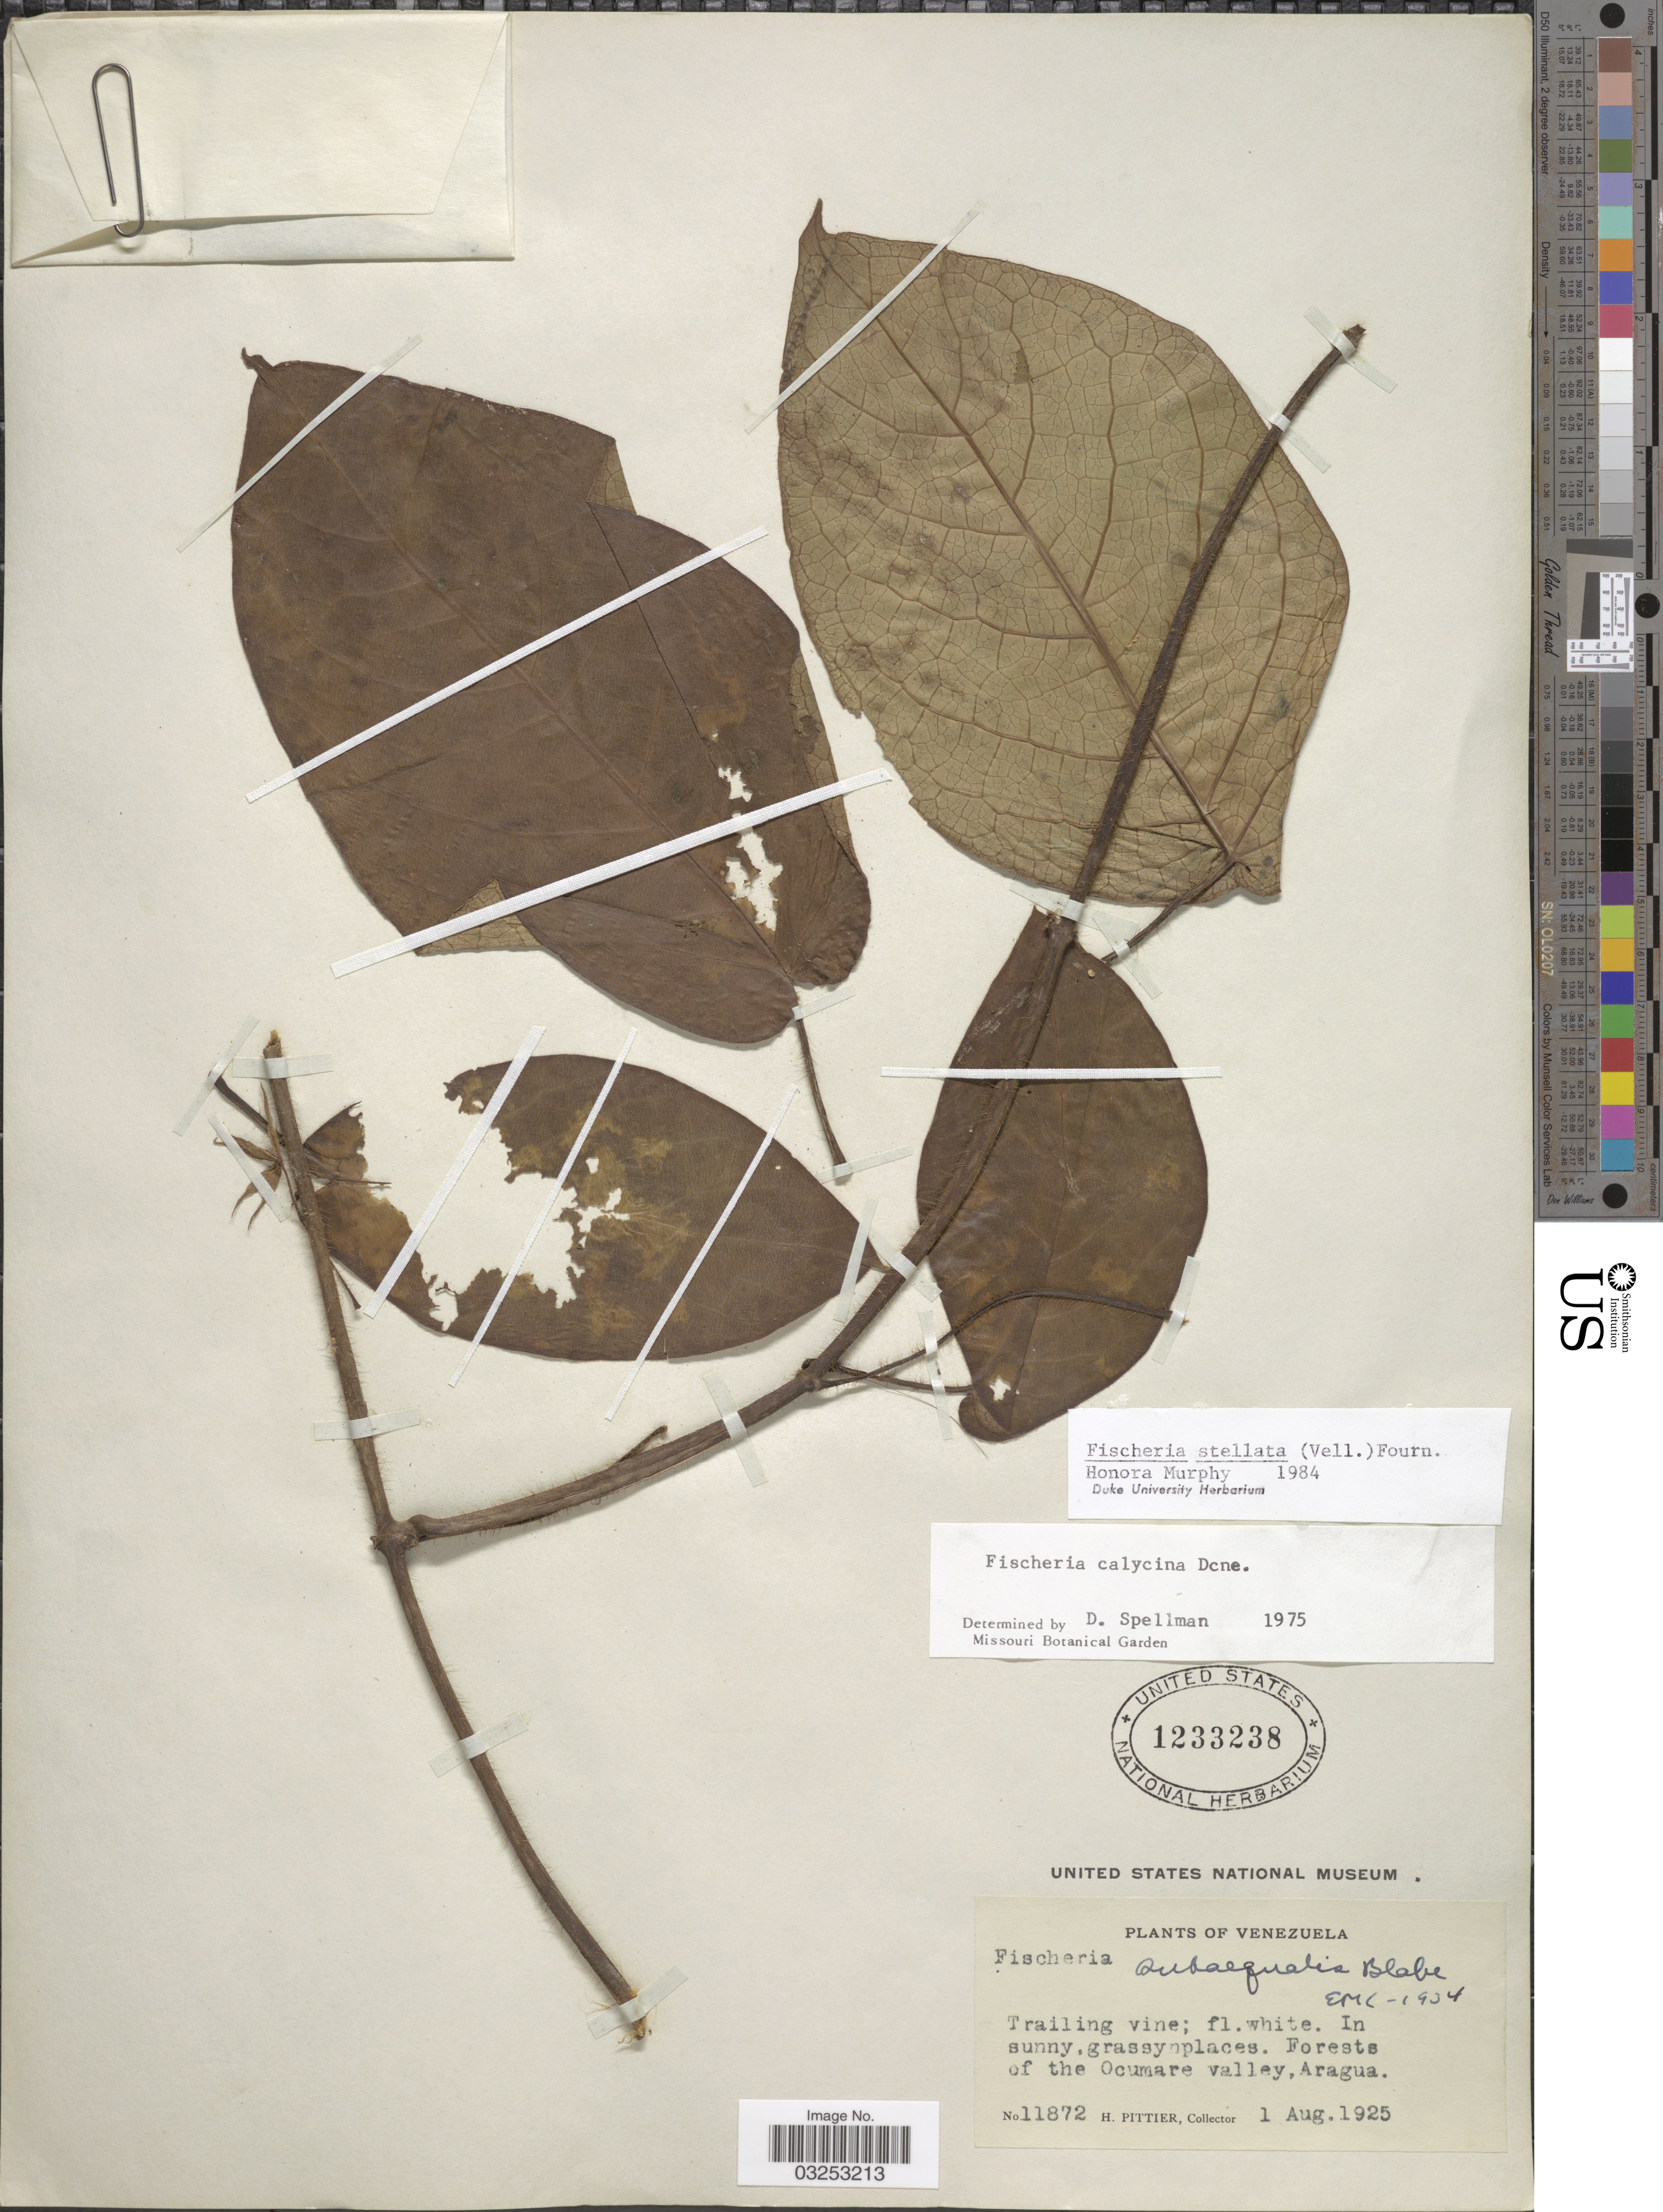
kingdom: Plantae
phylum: Tracheophyta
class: Magnoliopsida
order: Gentianales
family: Apocynaceae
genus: Fischeria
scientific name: Fischeria stellata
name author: (Vell.) E. Fourn.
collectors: H. F. Pittier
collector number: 11872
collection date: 1925-08-01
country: Venezuela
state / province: Aragua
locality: Forests of the Ocumare valley.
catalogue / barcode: US 1233238